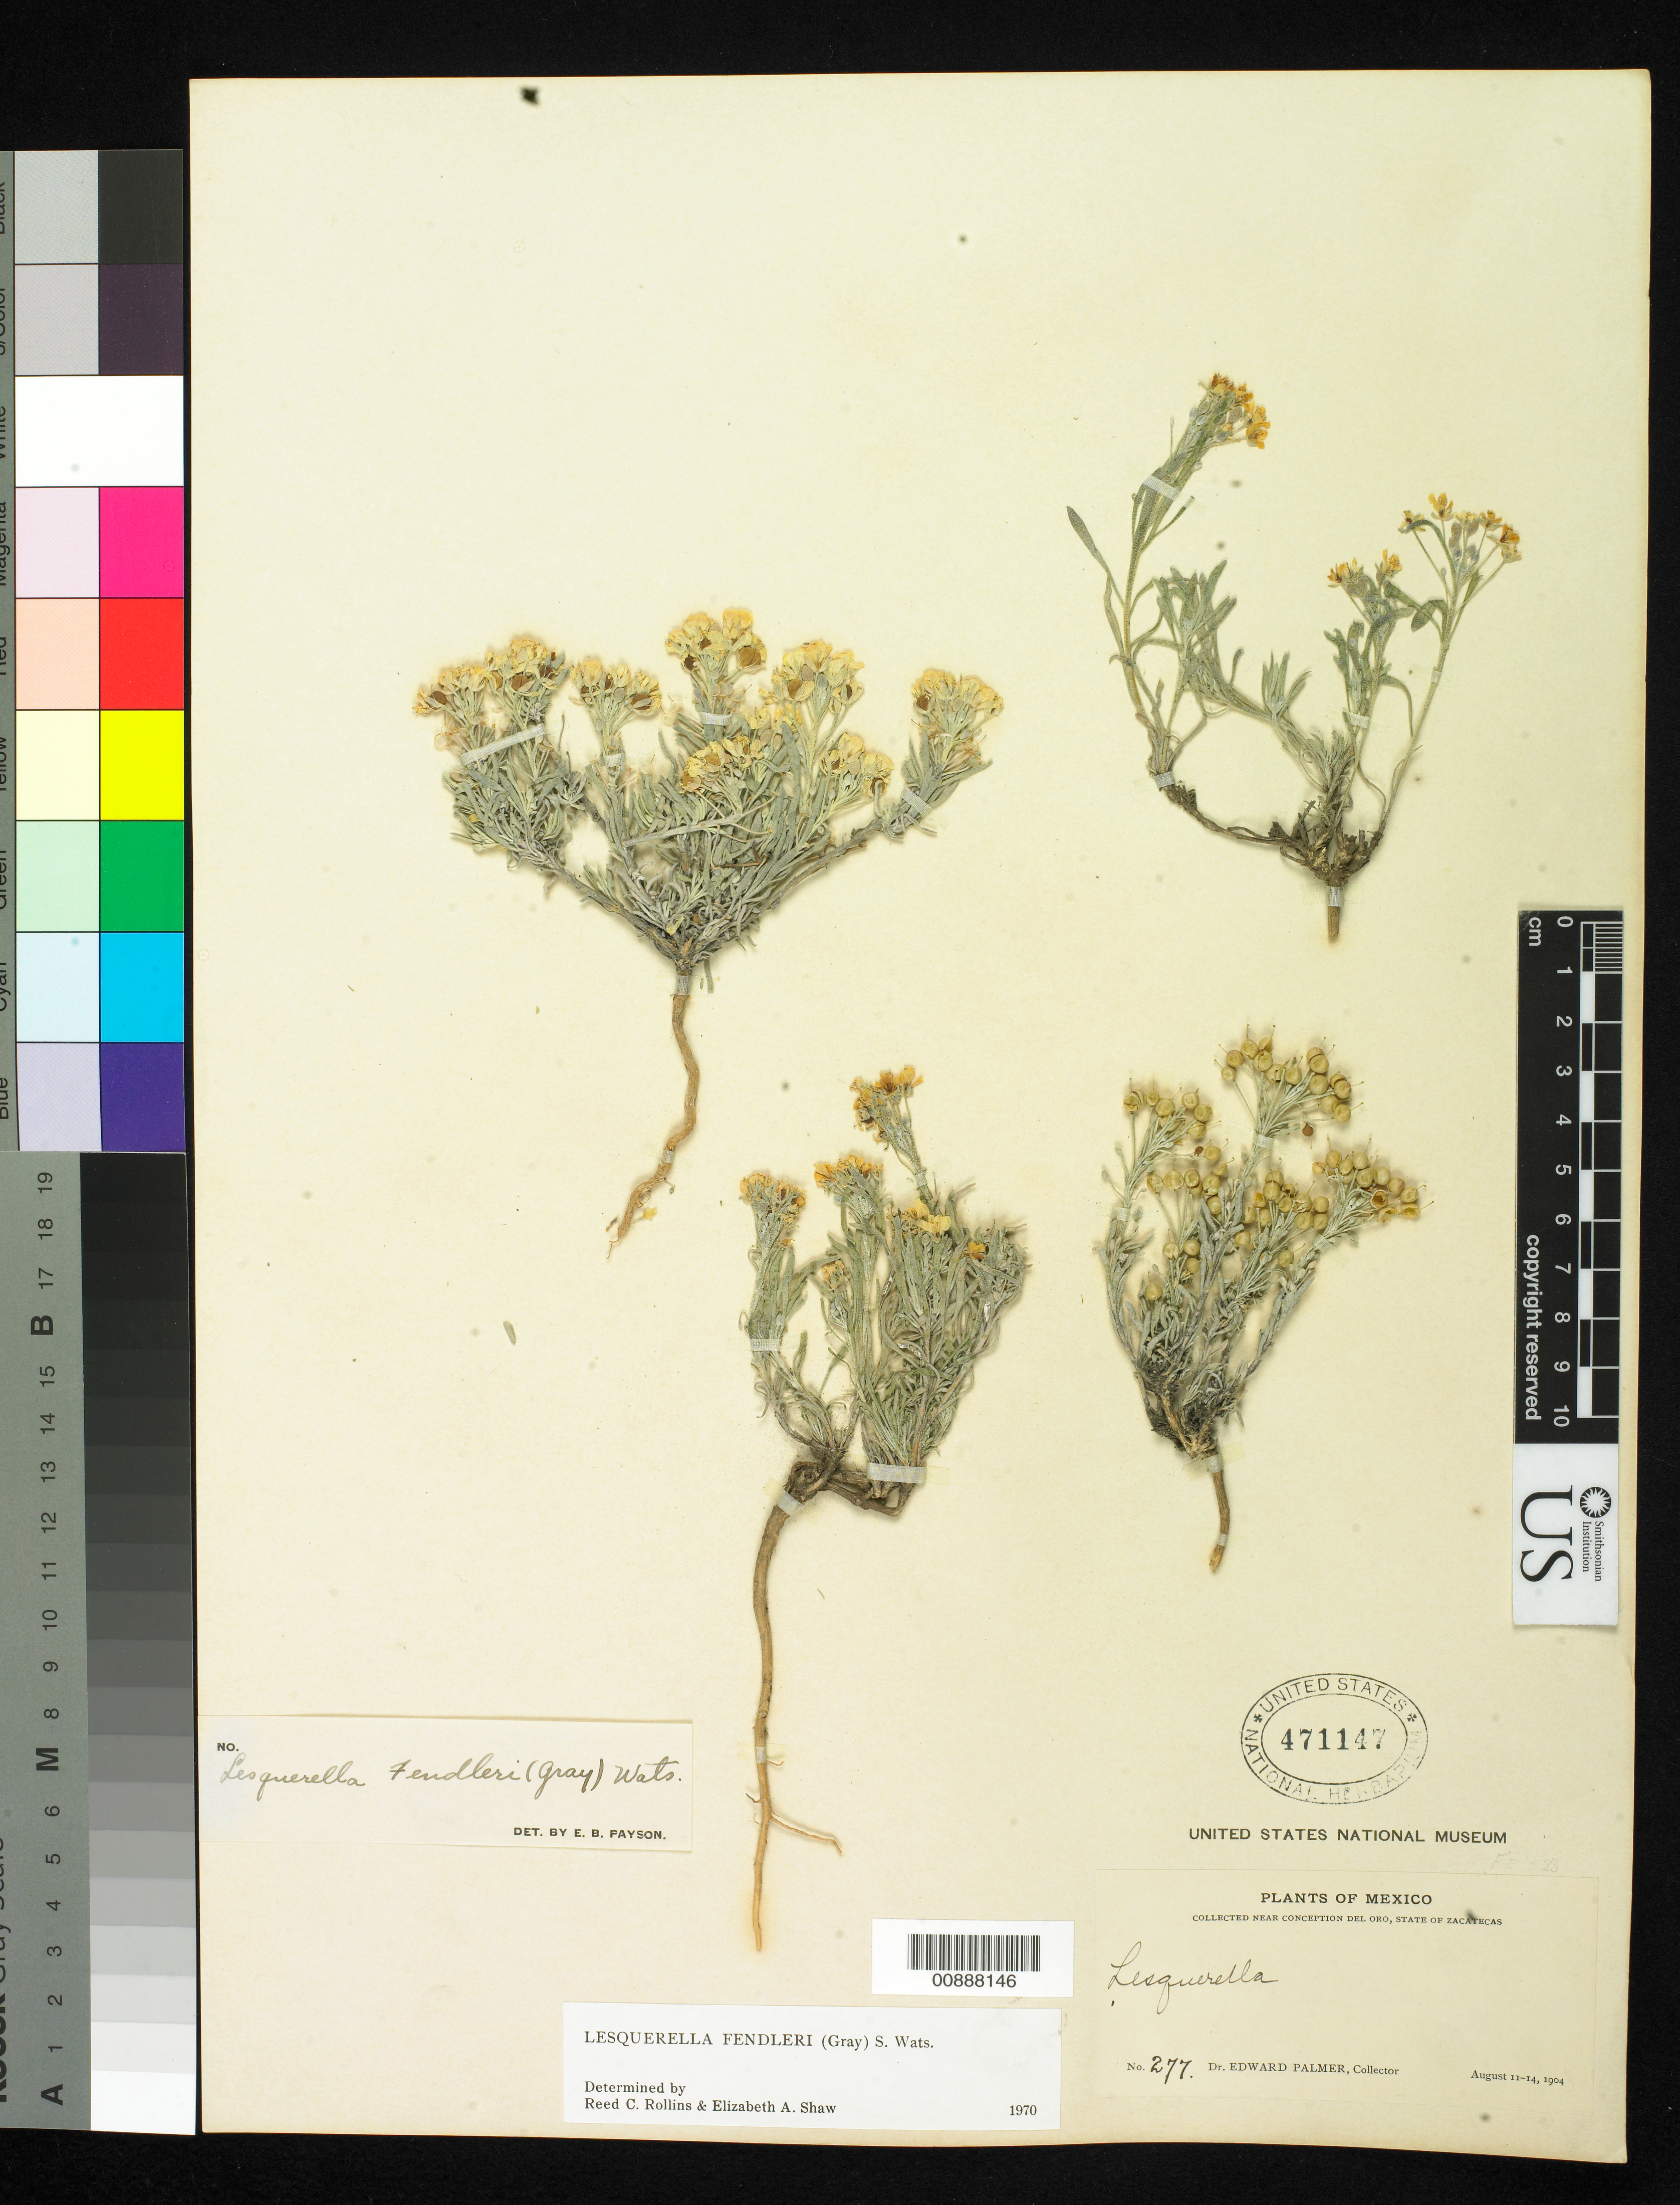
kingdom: Plantae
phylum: Tracheophyta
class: Magnoliopsida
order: Brassicales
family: Brassicaceae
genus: Lesquerella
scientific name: Lesquerella fendleri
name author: (A. Gray) S. Watson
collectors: E. Palmer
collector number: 277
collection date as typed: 11 Aug 1904 to 14 Aug 1904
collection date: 1904-08-11/1904-08-14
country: Mexico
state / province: Zacatecas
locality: Near Concepción del Oro, Zacatecas.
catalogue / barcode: US 471147